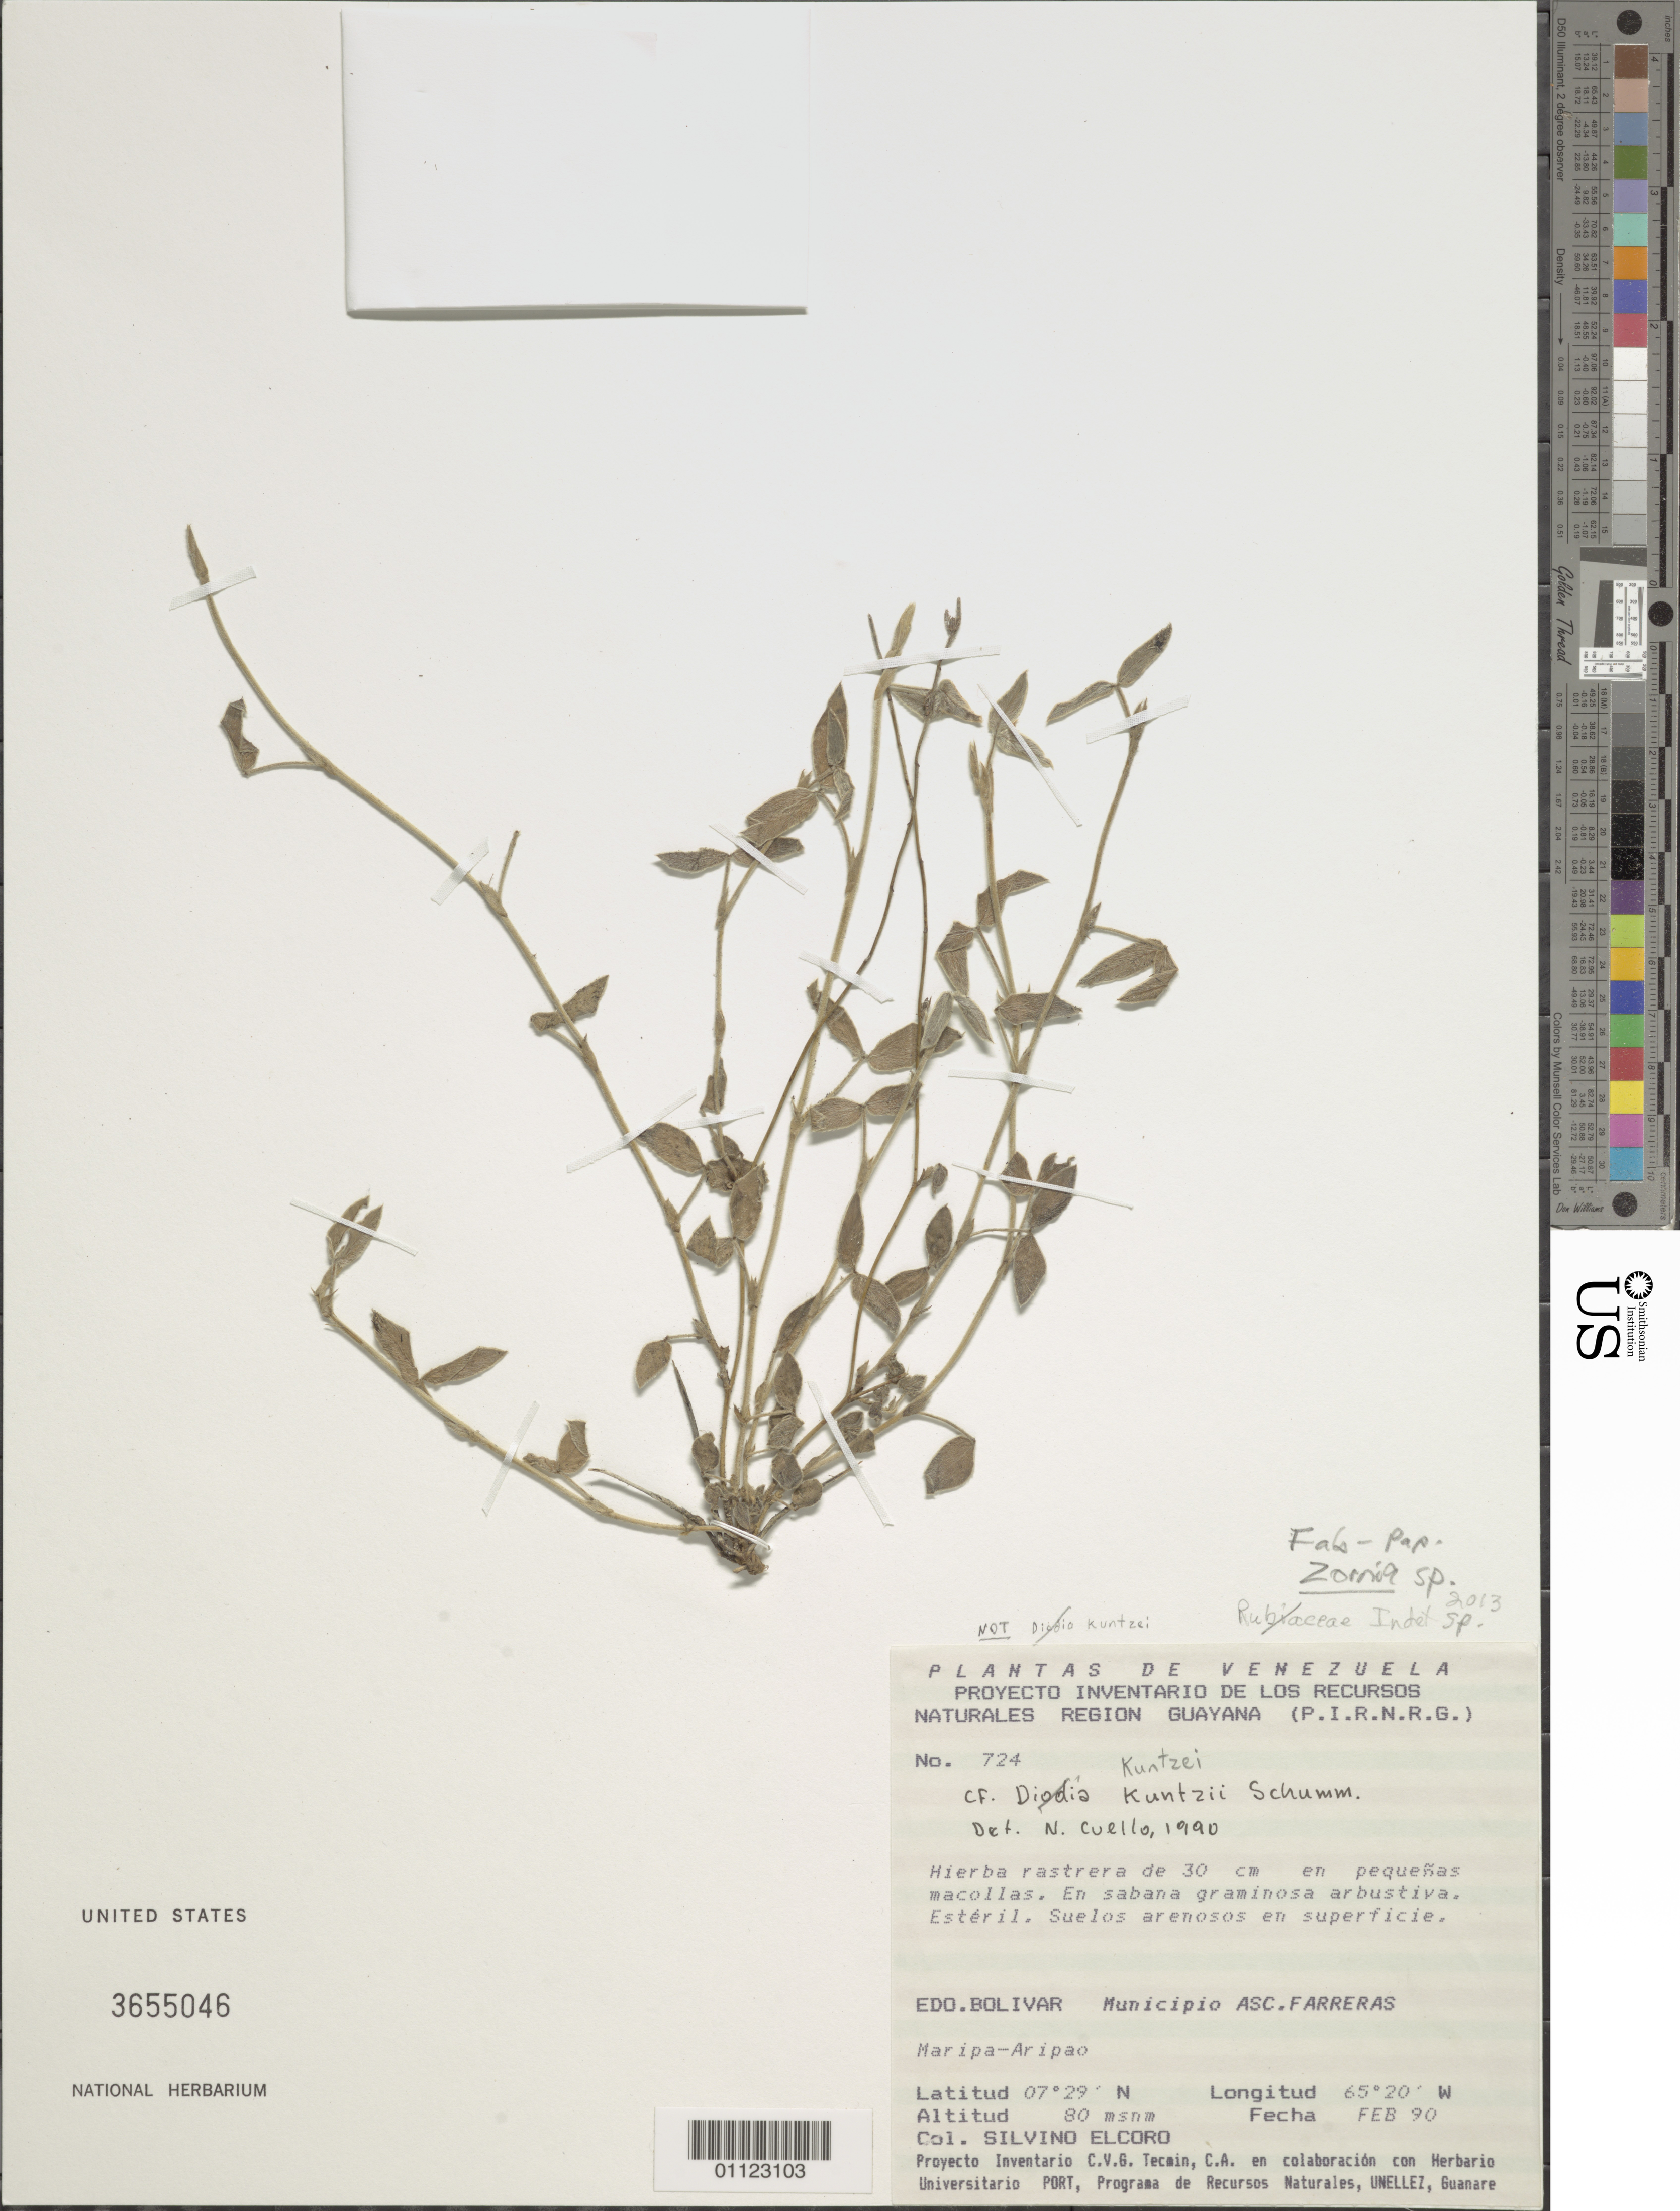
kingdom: Plantae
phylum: Tracheophyta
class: Magnoliopsida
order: Fabales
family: Fabaceae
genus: Zornia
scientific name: Zornia sp.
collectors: S. Elcoro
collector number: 724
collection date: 1990-02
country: Venezuela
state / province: Bolívar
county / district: Sucre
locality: Maripa-Aripao, Ascención Farreras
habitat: En sabana graminosa arbustiva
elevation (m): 80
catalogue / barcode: US 3655046